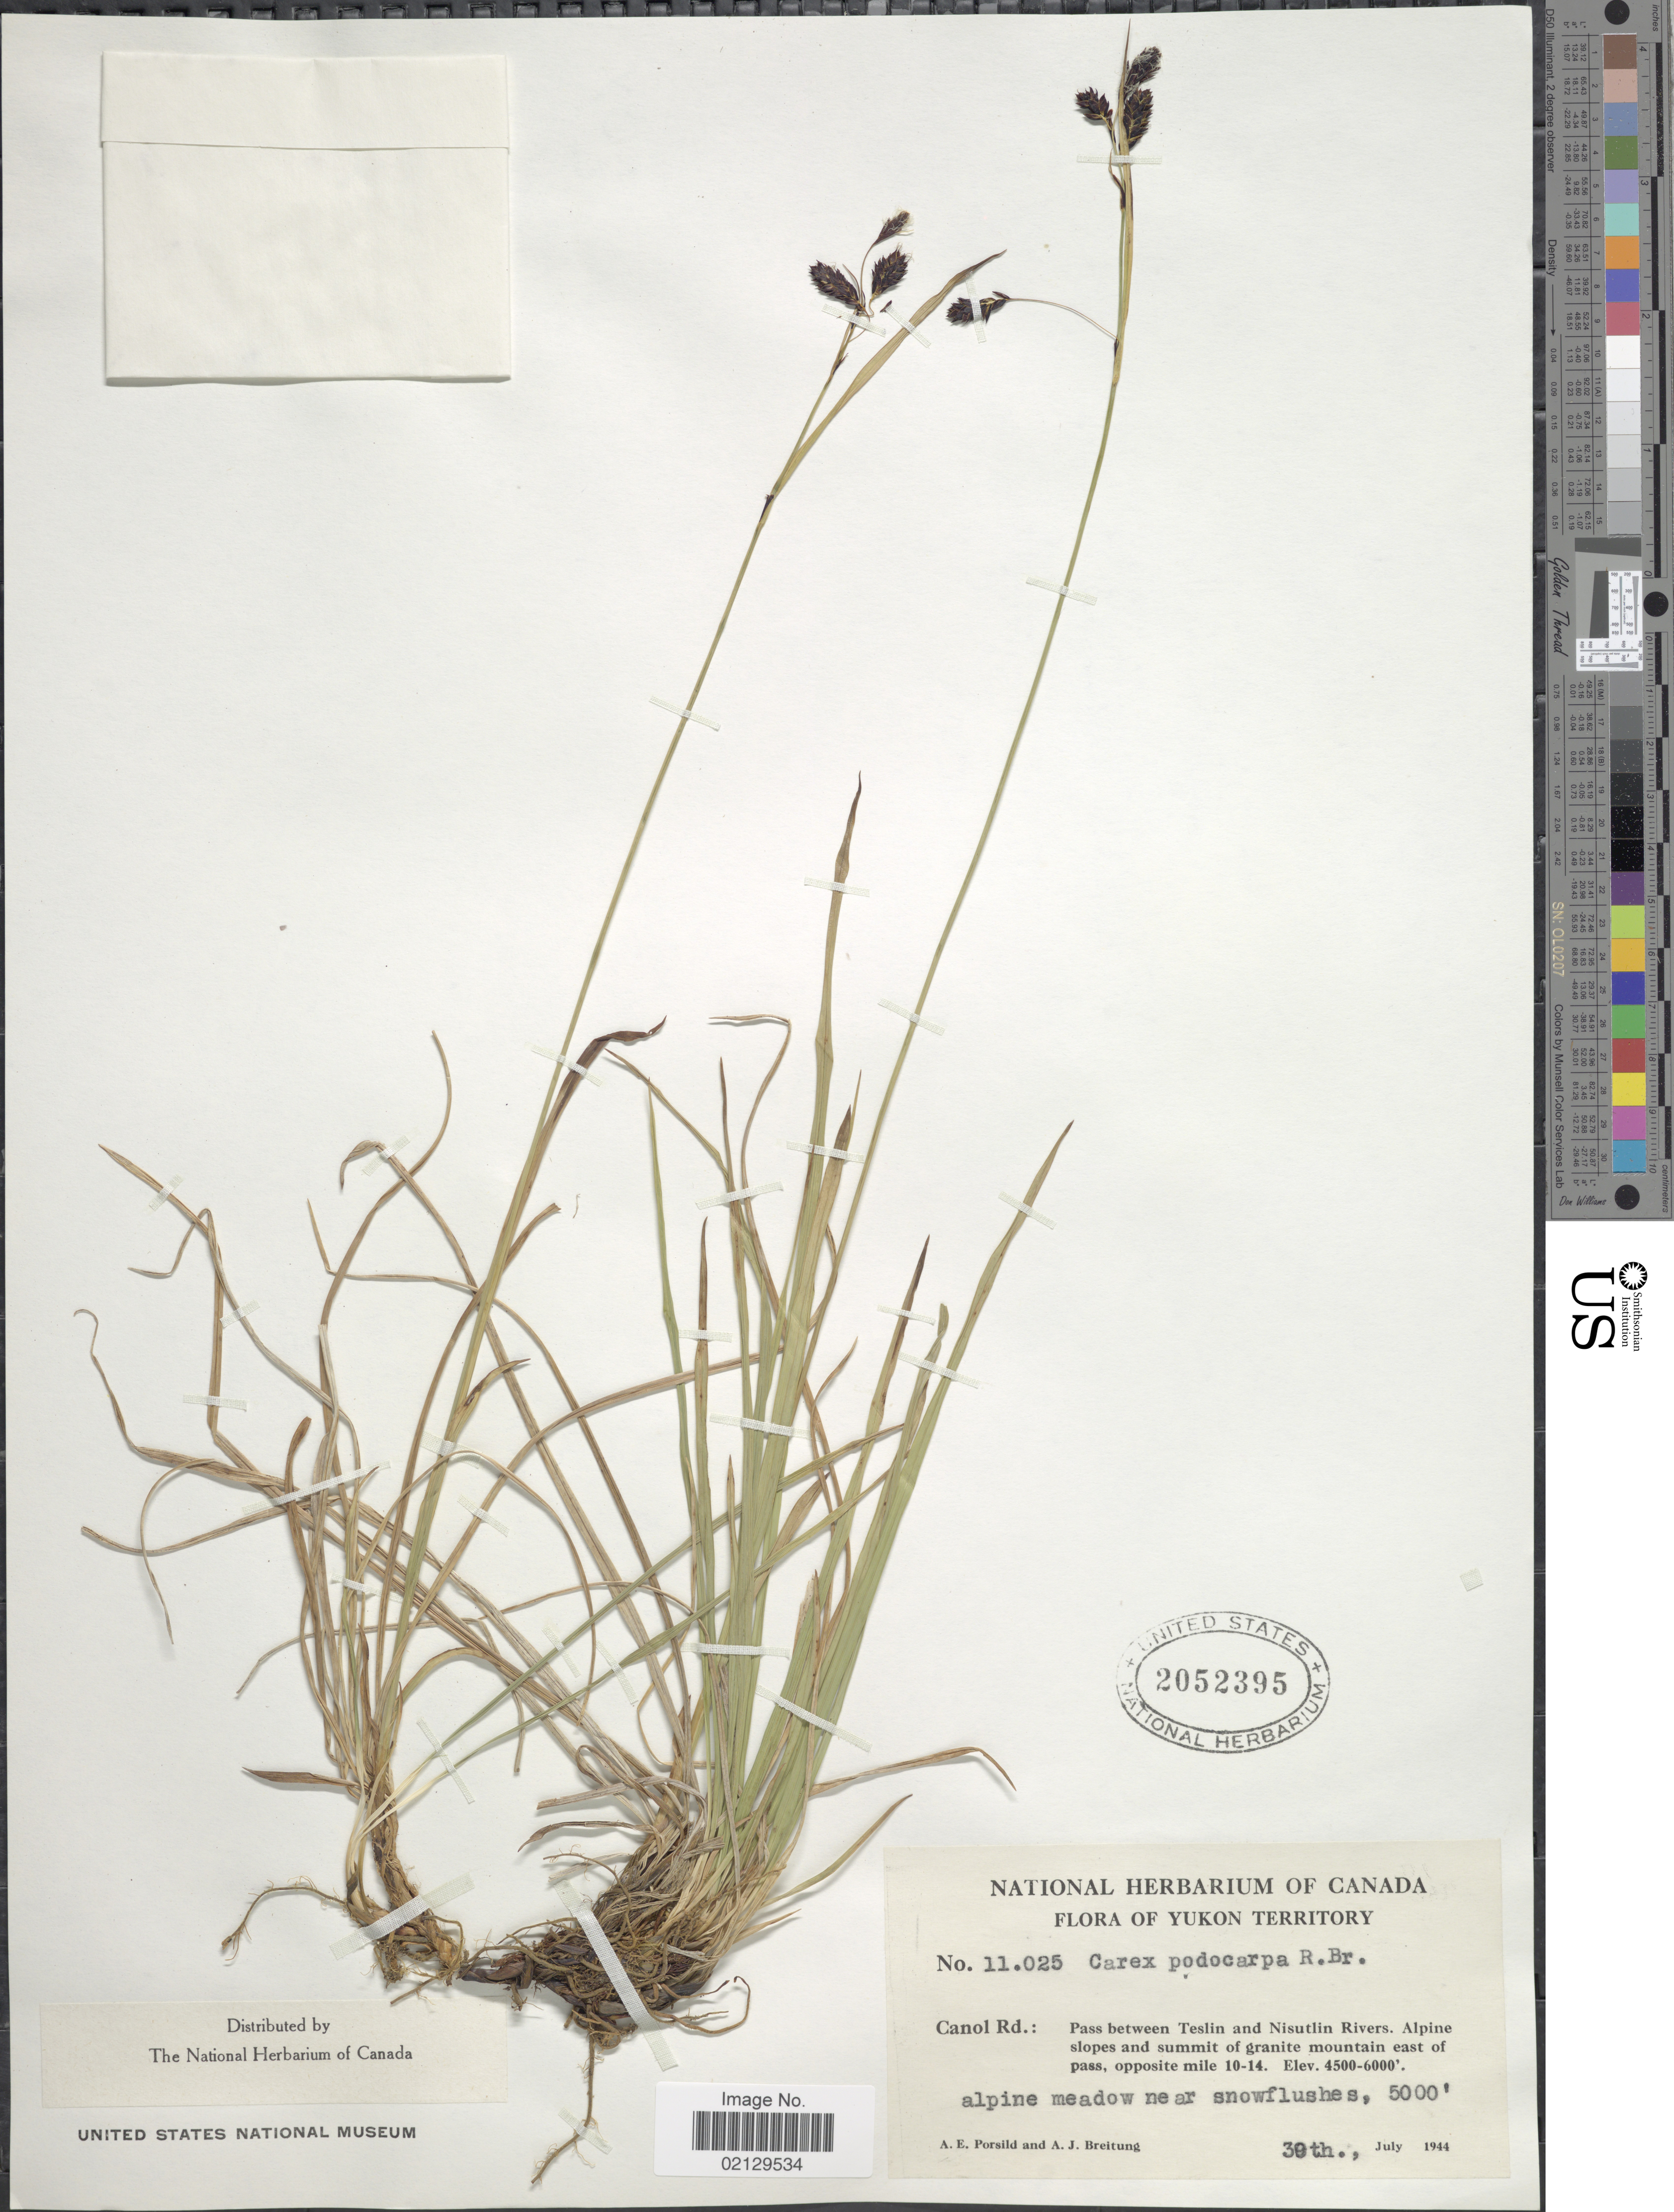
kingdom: Plantae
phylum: Tracheophyta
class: Liliopsida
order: Poales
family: Cyperaceae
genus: Carex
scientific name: Carex podocarpa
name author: R. Br.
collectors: A. E. Porsild & A. Breitung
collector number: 11025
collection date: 1944-07-30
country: Canada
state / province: Yukon Territory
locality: Cano Rd.: Pass between Teslin and Nisutlin Rivers, Alpine slopes and summit of granite mountain east of pass, opposite mile 10-14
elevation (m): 1524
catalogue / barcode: US 2052395